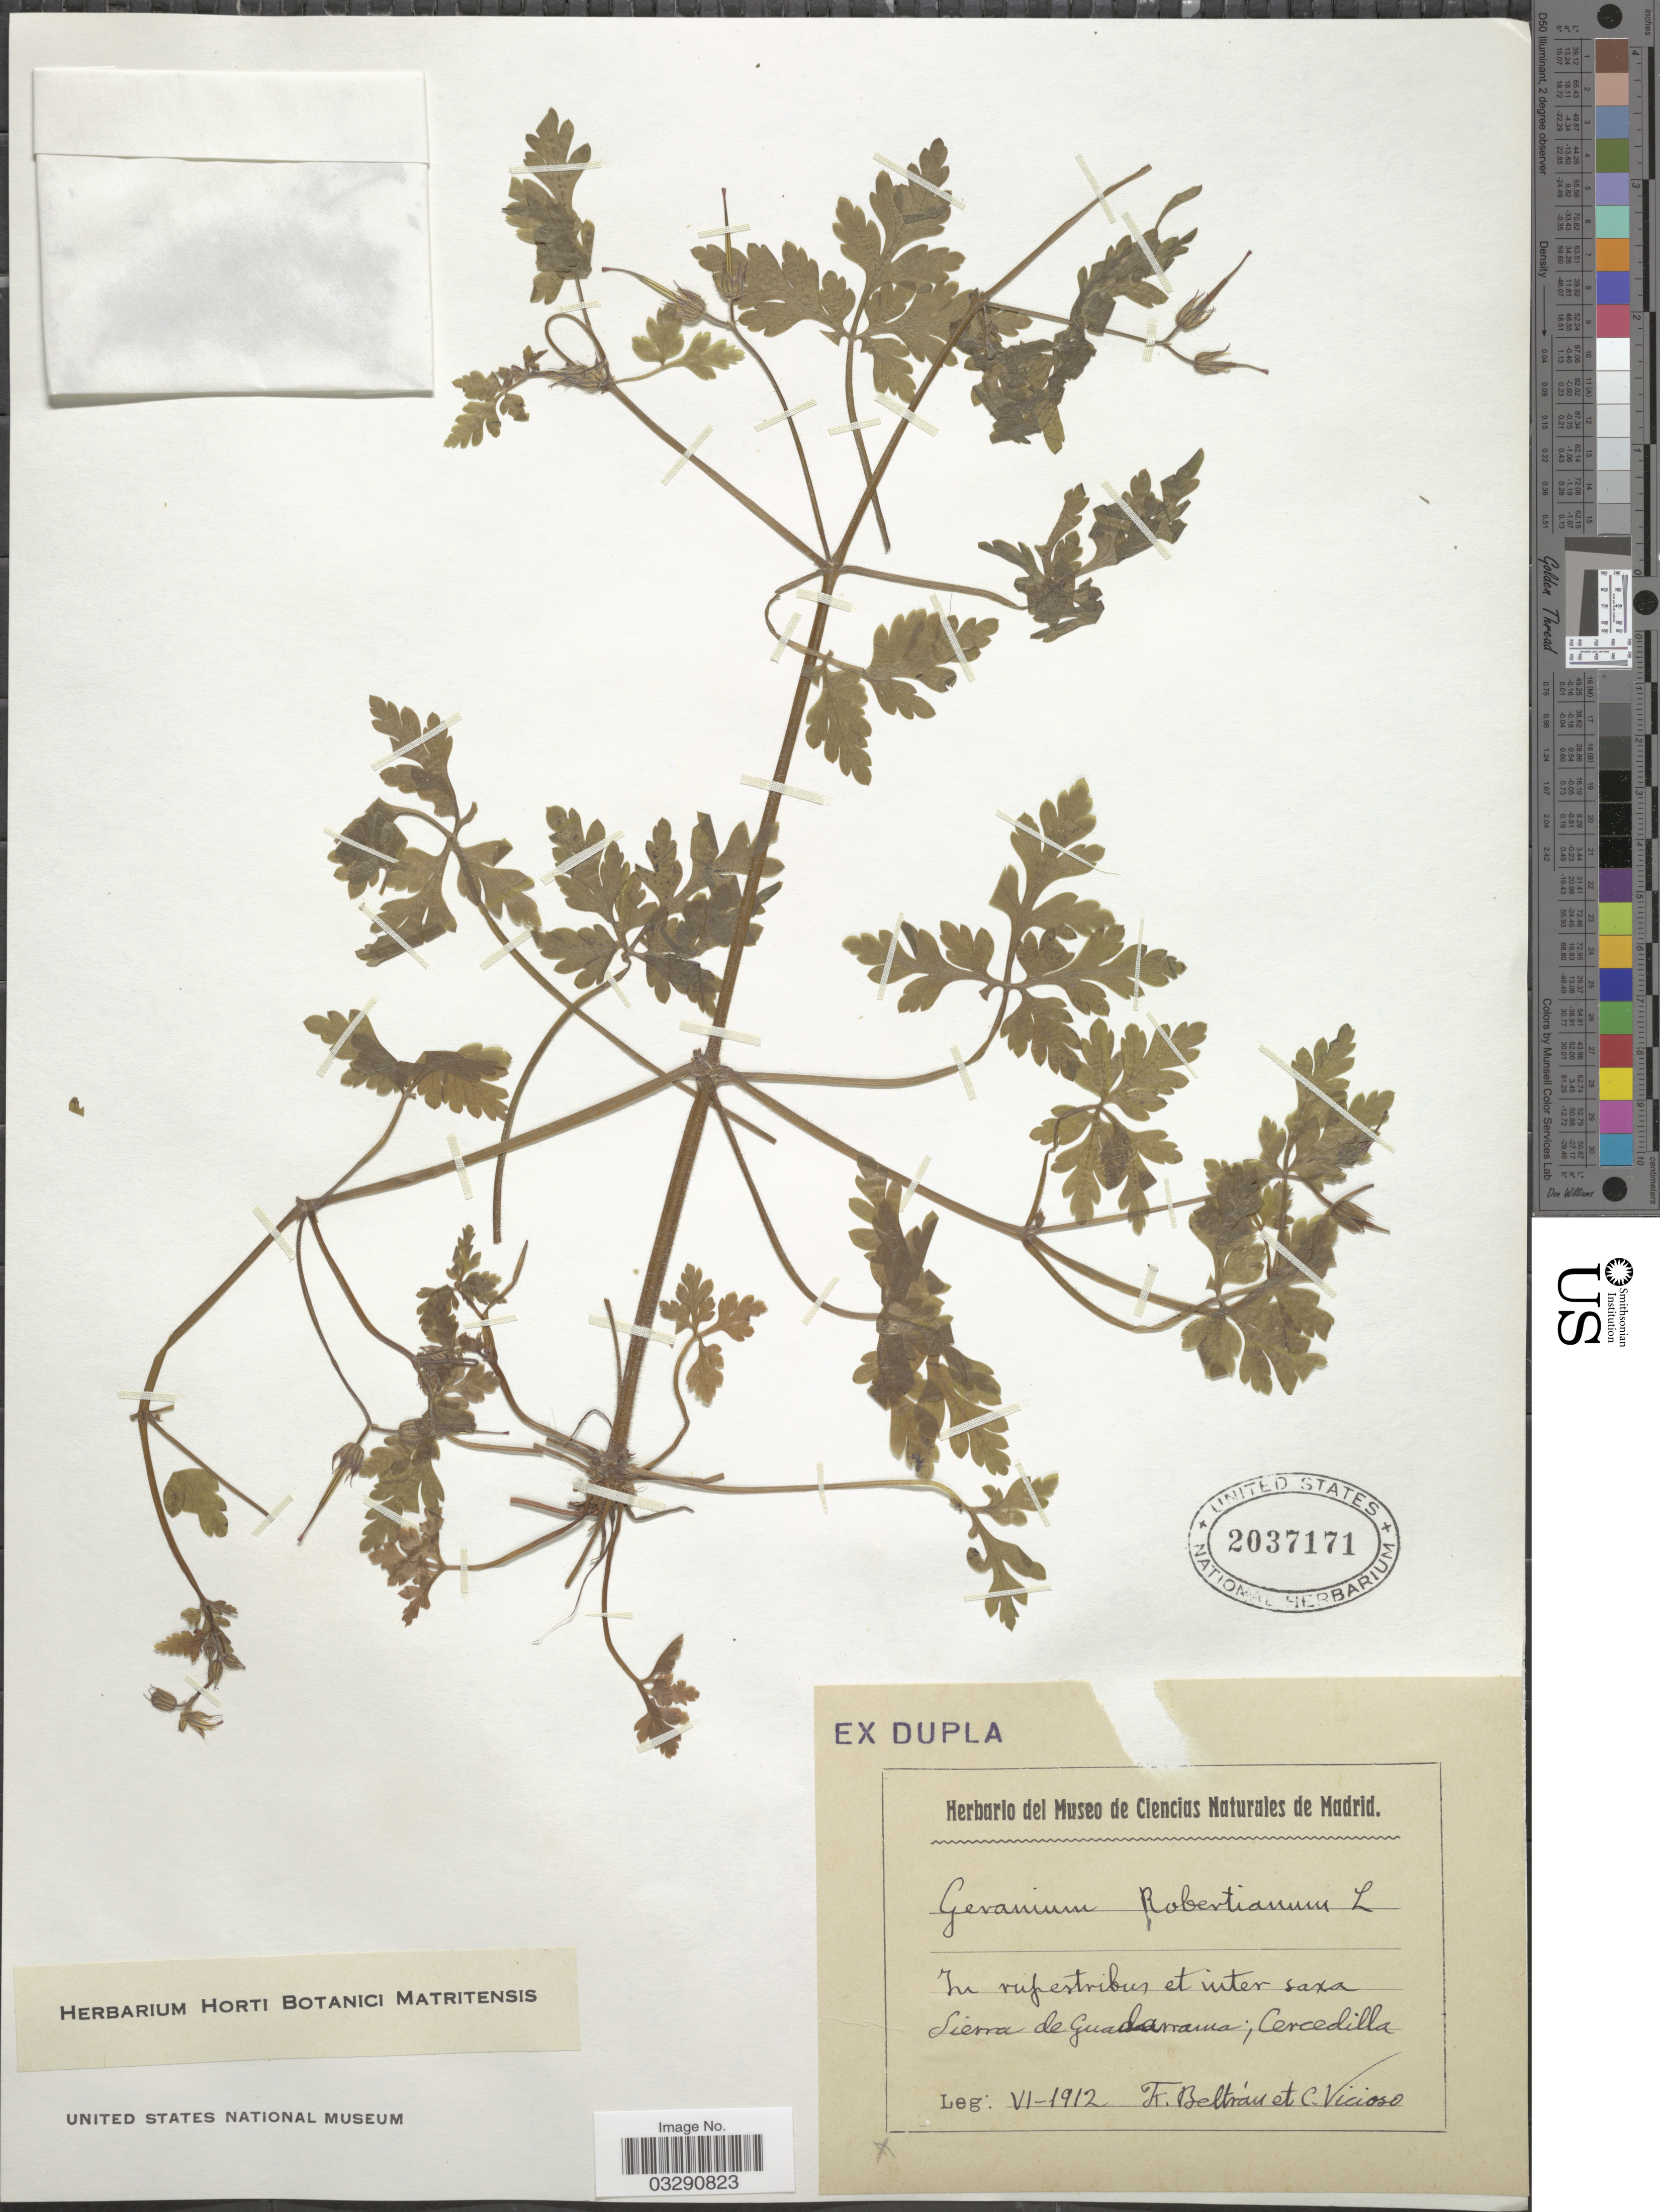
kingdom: Plantae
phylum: Tracheophyta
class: Magnoliopsida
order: Geraniales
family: Geraniaceae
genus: Geranium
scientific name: Geranium robertianum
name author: L.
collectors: F. Beltran & C. Vicioso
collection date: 1912-06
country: Spain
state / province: Madrid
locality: Sierra de Guadarrama; Cercedilla.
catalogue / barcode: US 2037171